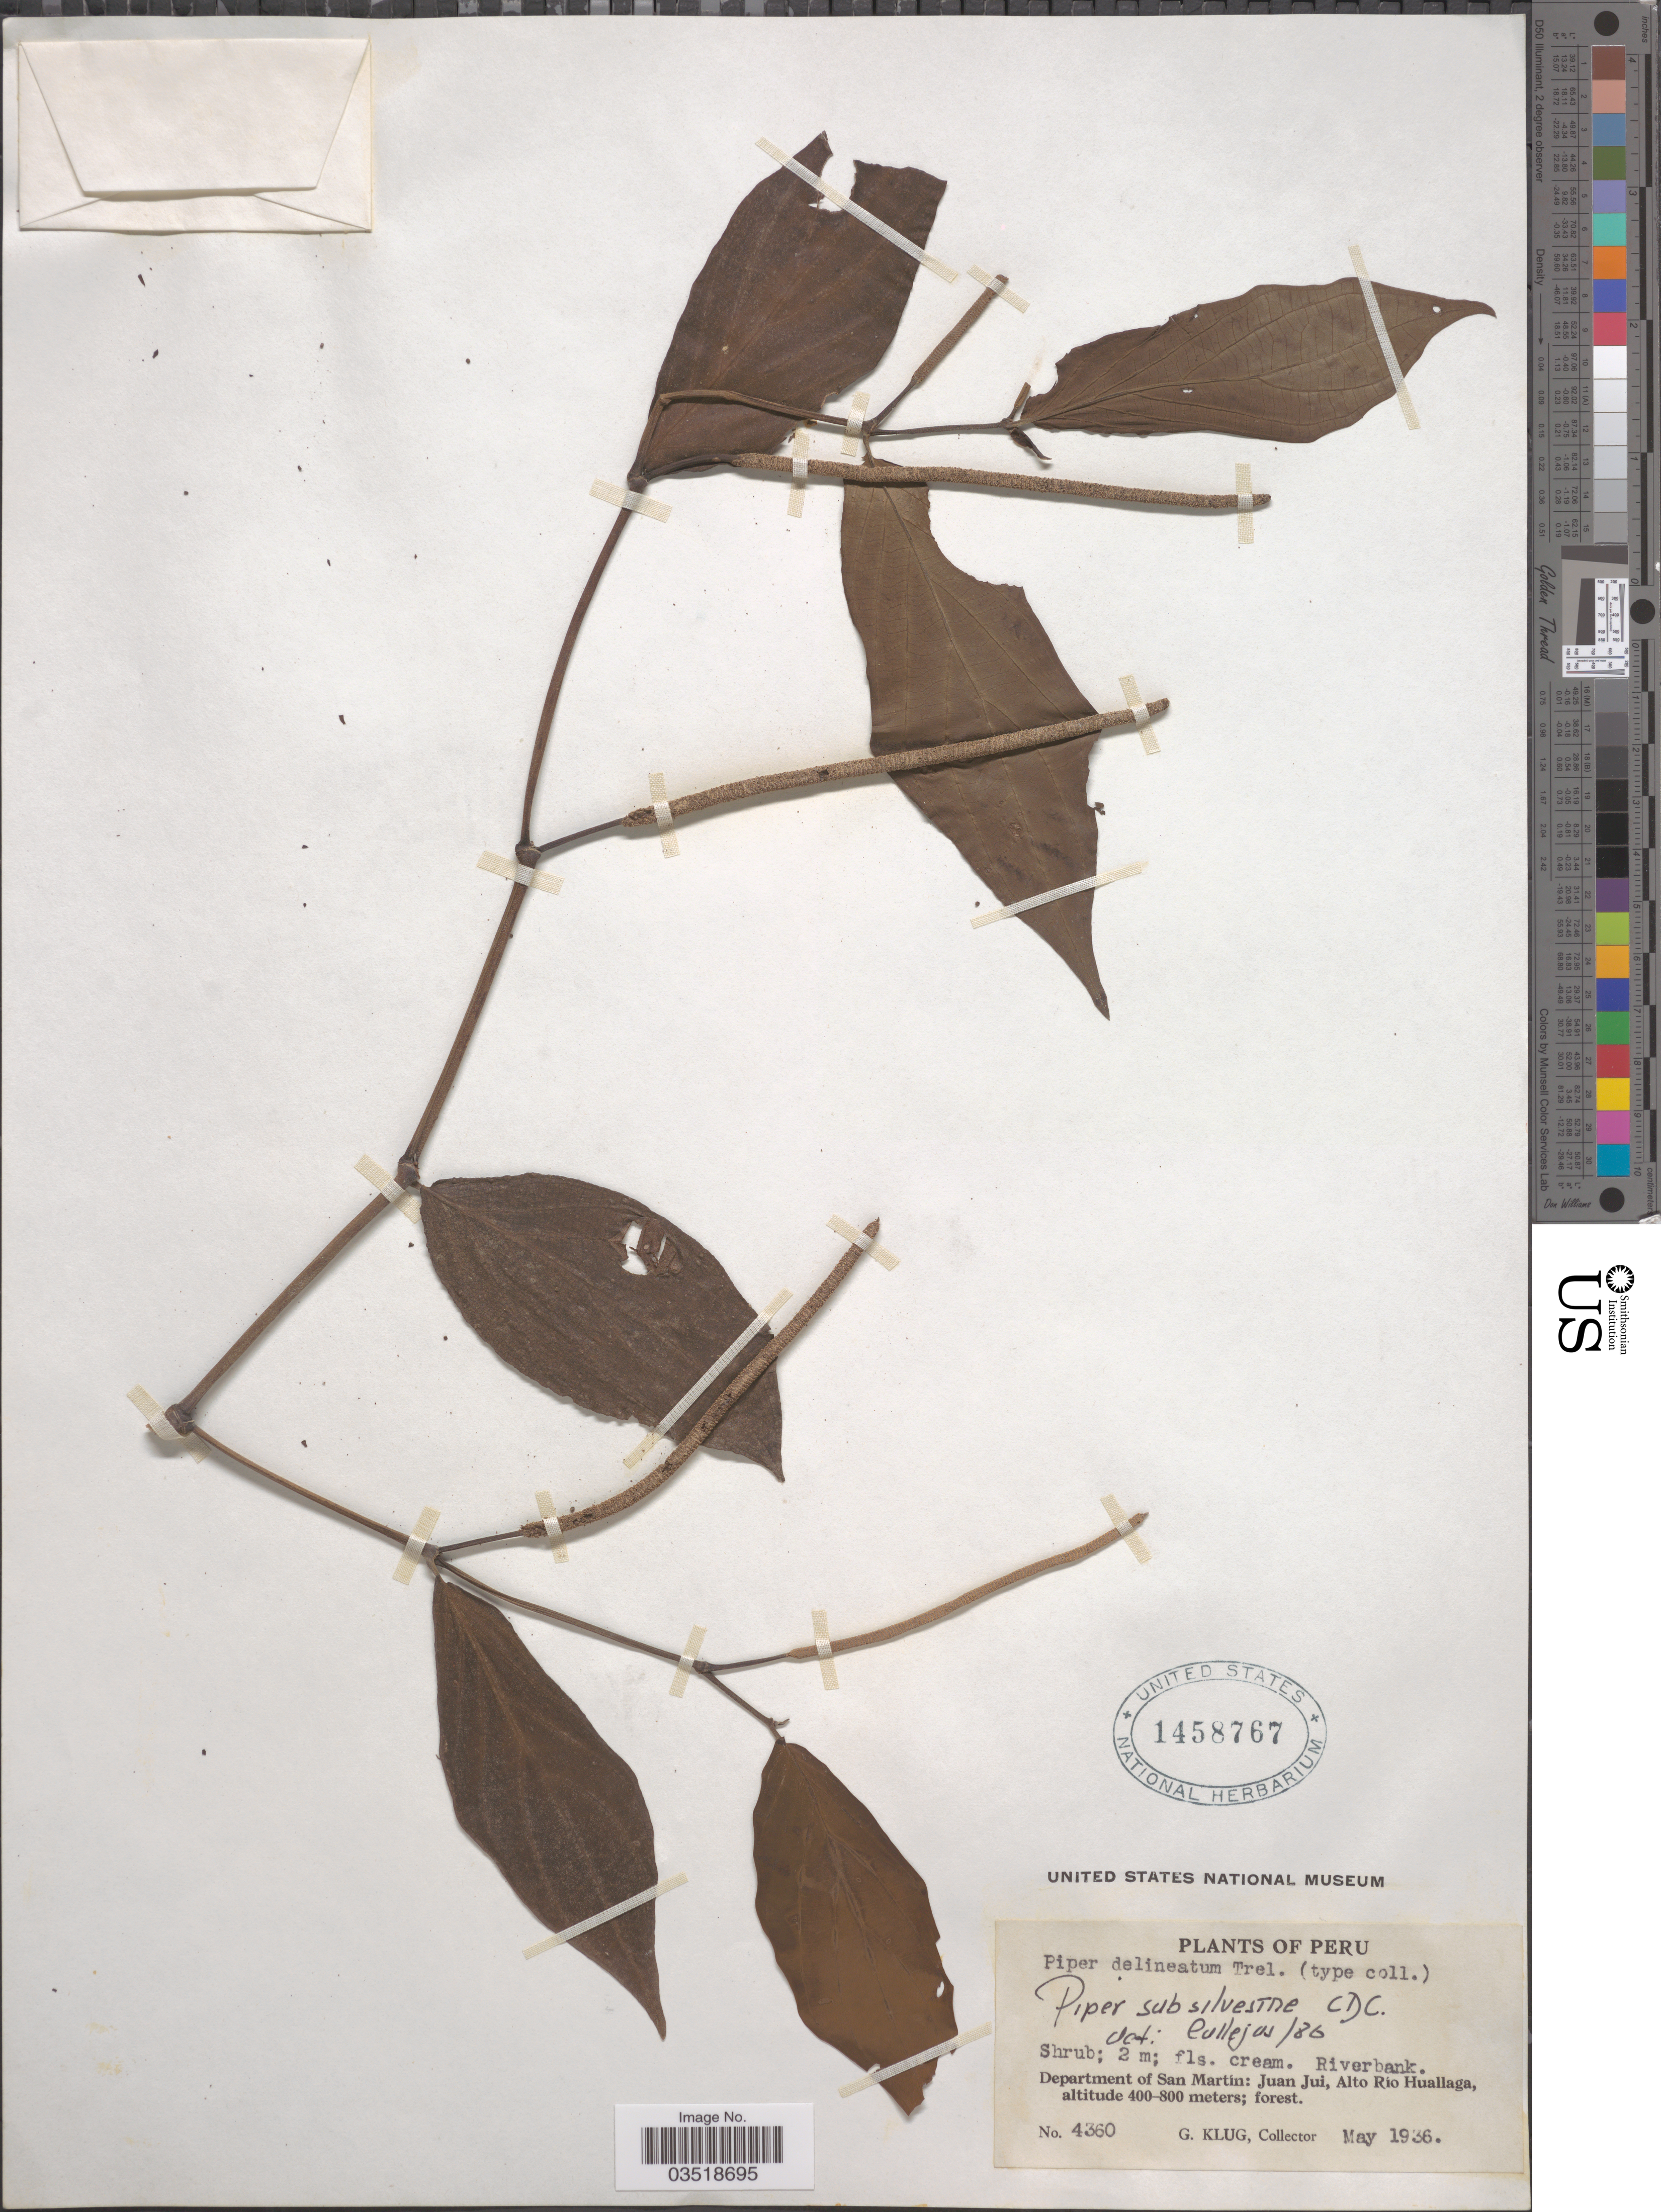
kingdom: Plantae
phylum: Tracheophyta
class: Magnoliopsida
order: Piperales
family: Piperaceae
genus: Piper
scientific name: Piper subsilvestre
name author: C. DC.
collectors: G. Klug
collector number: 4360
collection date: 1936-05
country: Peru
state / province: San Martín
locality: Department of San Martin: Juan Jui, Alto Rio Huallaga.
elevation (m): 400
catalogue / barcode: US 1458767